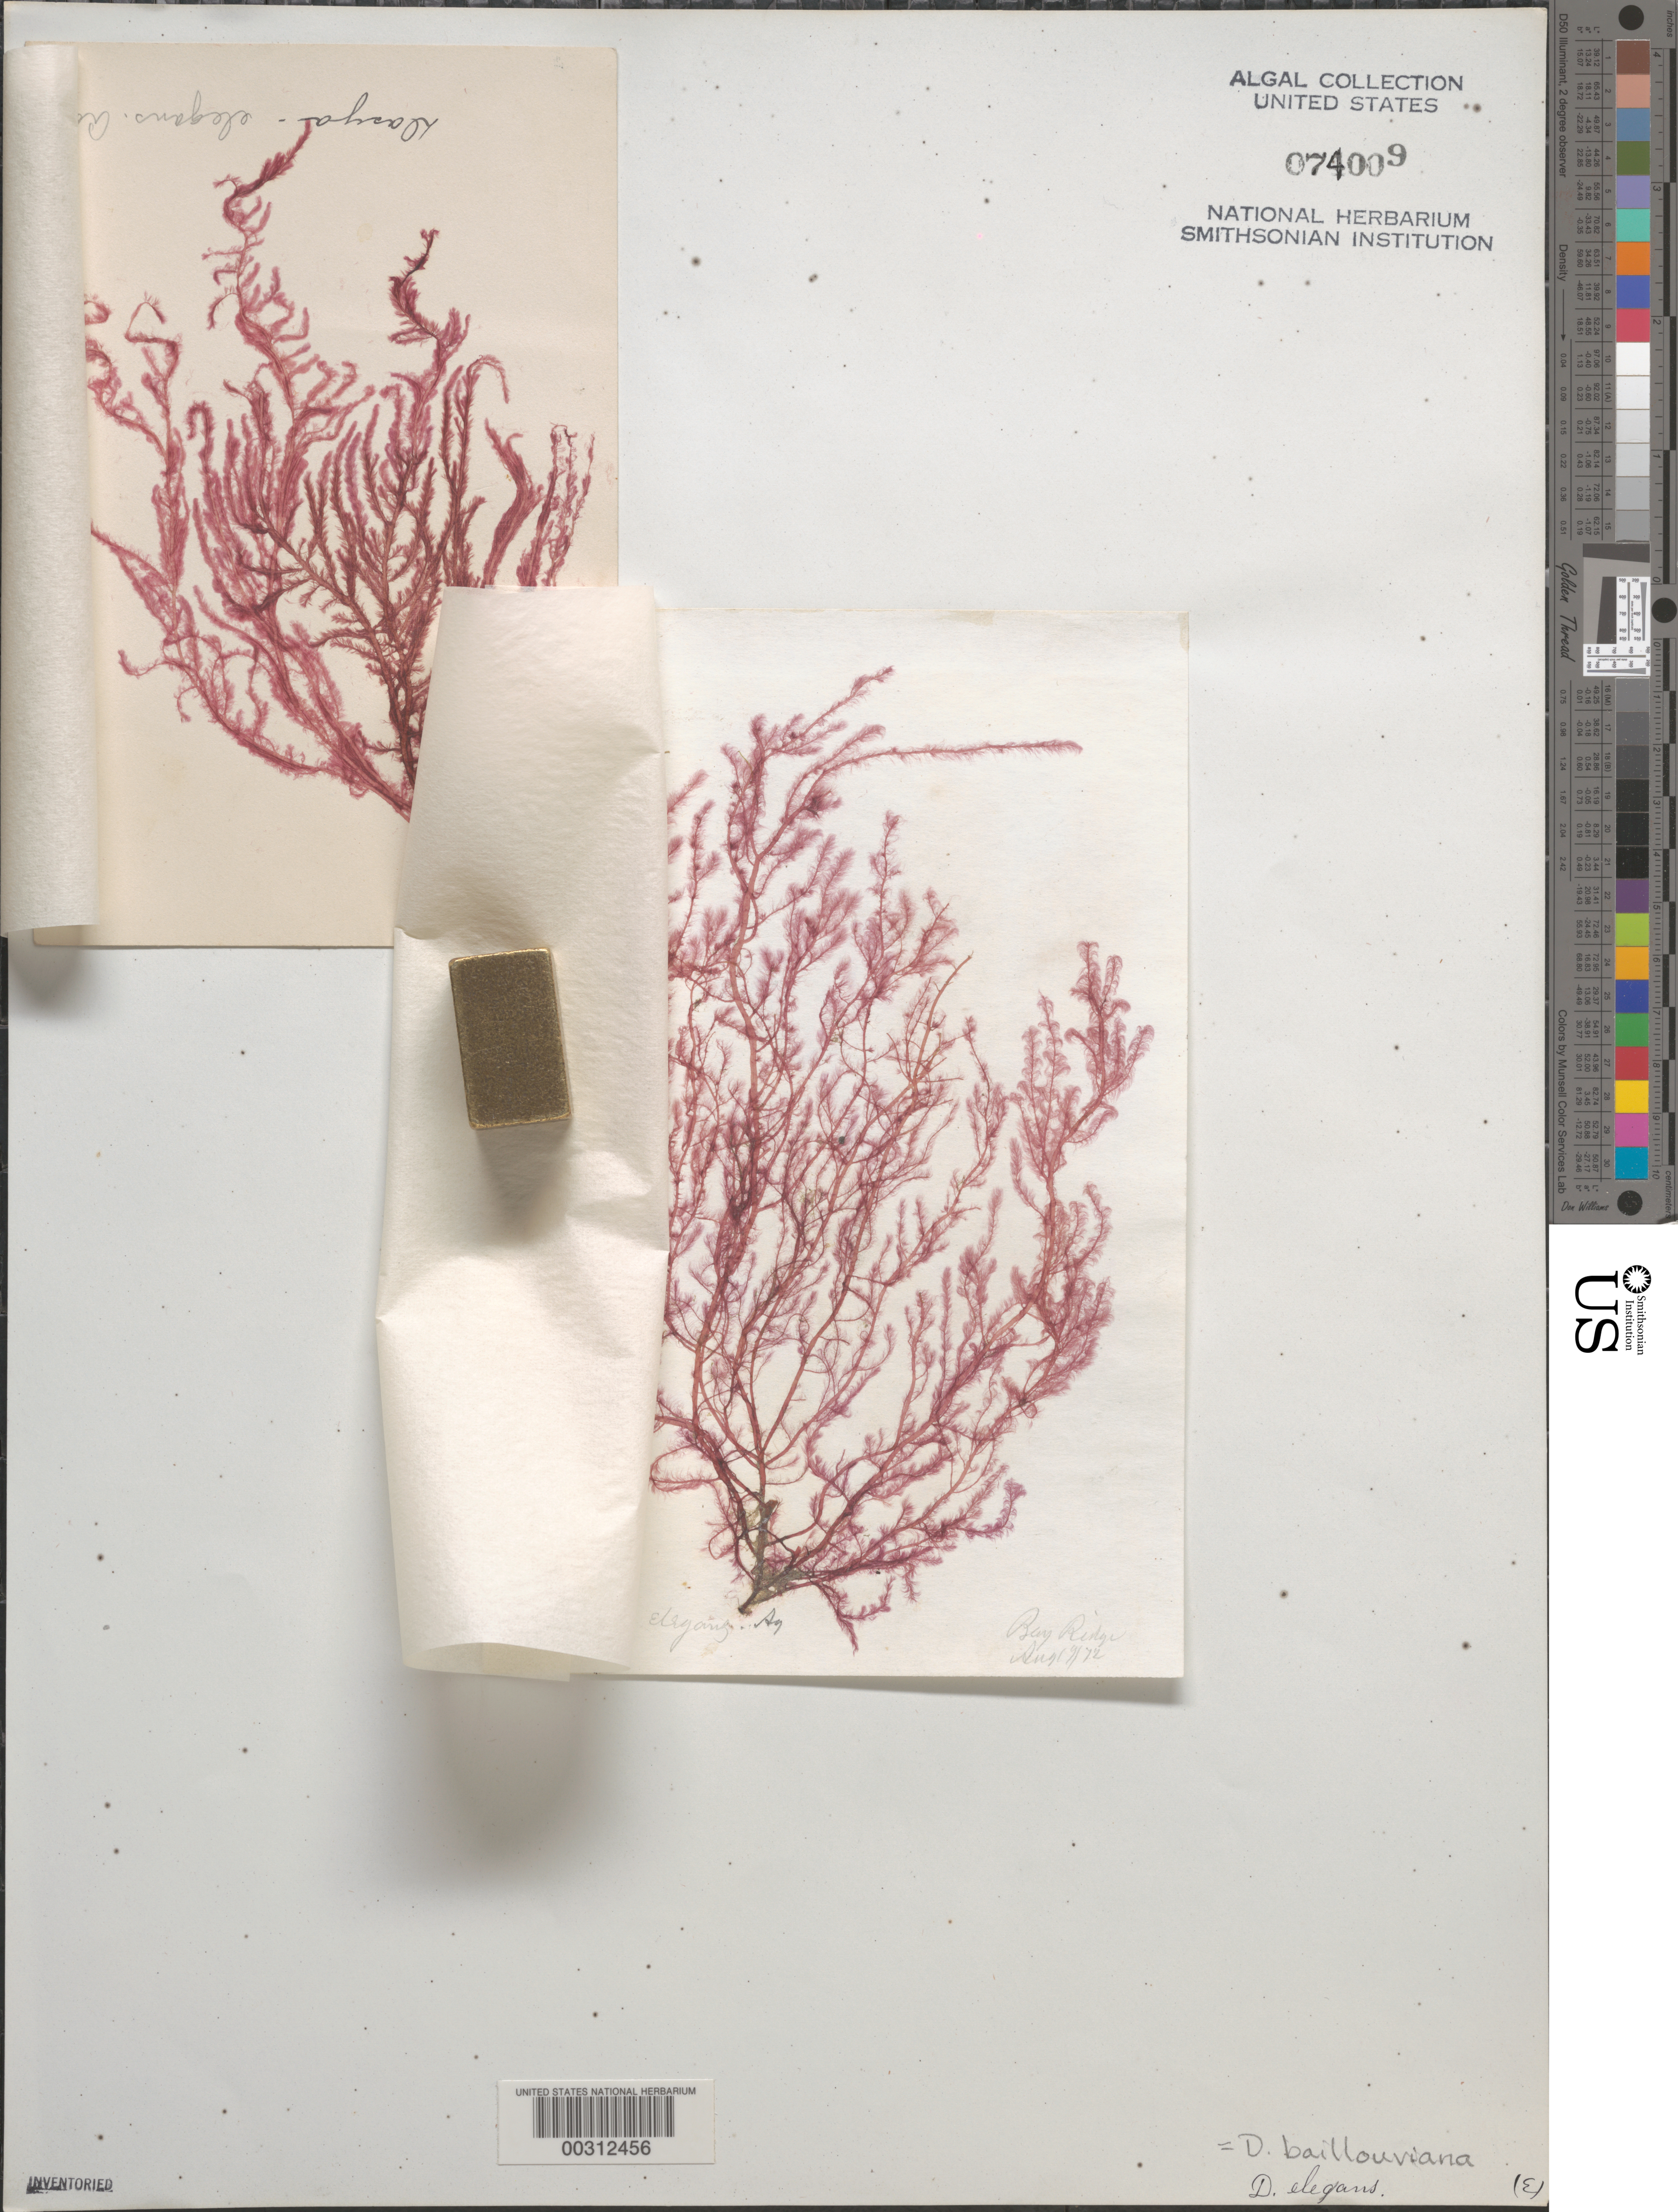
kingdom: Plantae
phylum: Rhodophyta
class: Florideophyceae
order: Ceramiales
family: Dasyaceae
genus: Dasya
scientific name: Dasya pedicellata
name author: (C. Agardh) C. Agardh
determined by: Algae name updating Project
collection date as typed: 19 Aug 1872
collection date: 1872-08-19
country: United States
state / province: New York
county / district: Kings County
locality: Bay Ridge, Brooklyn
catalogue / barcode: US 74009